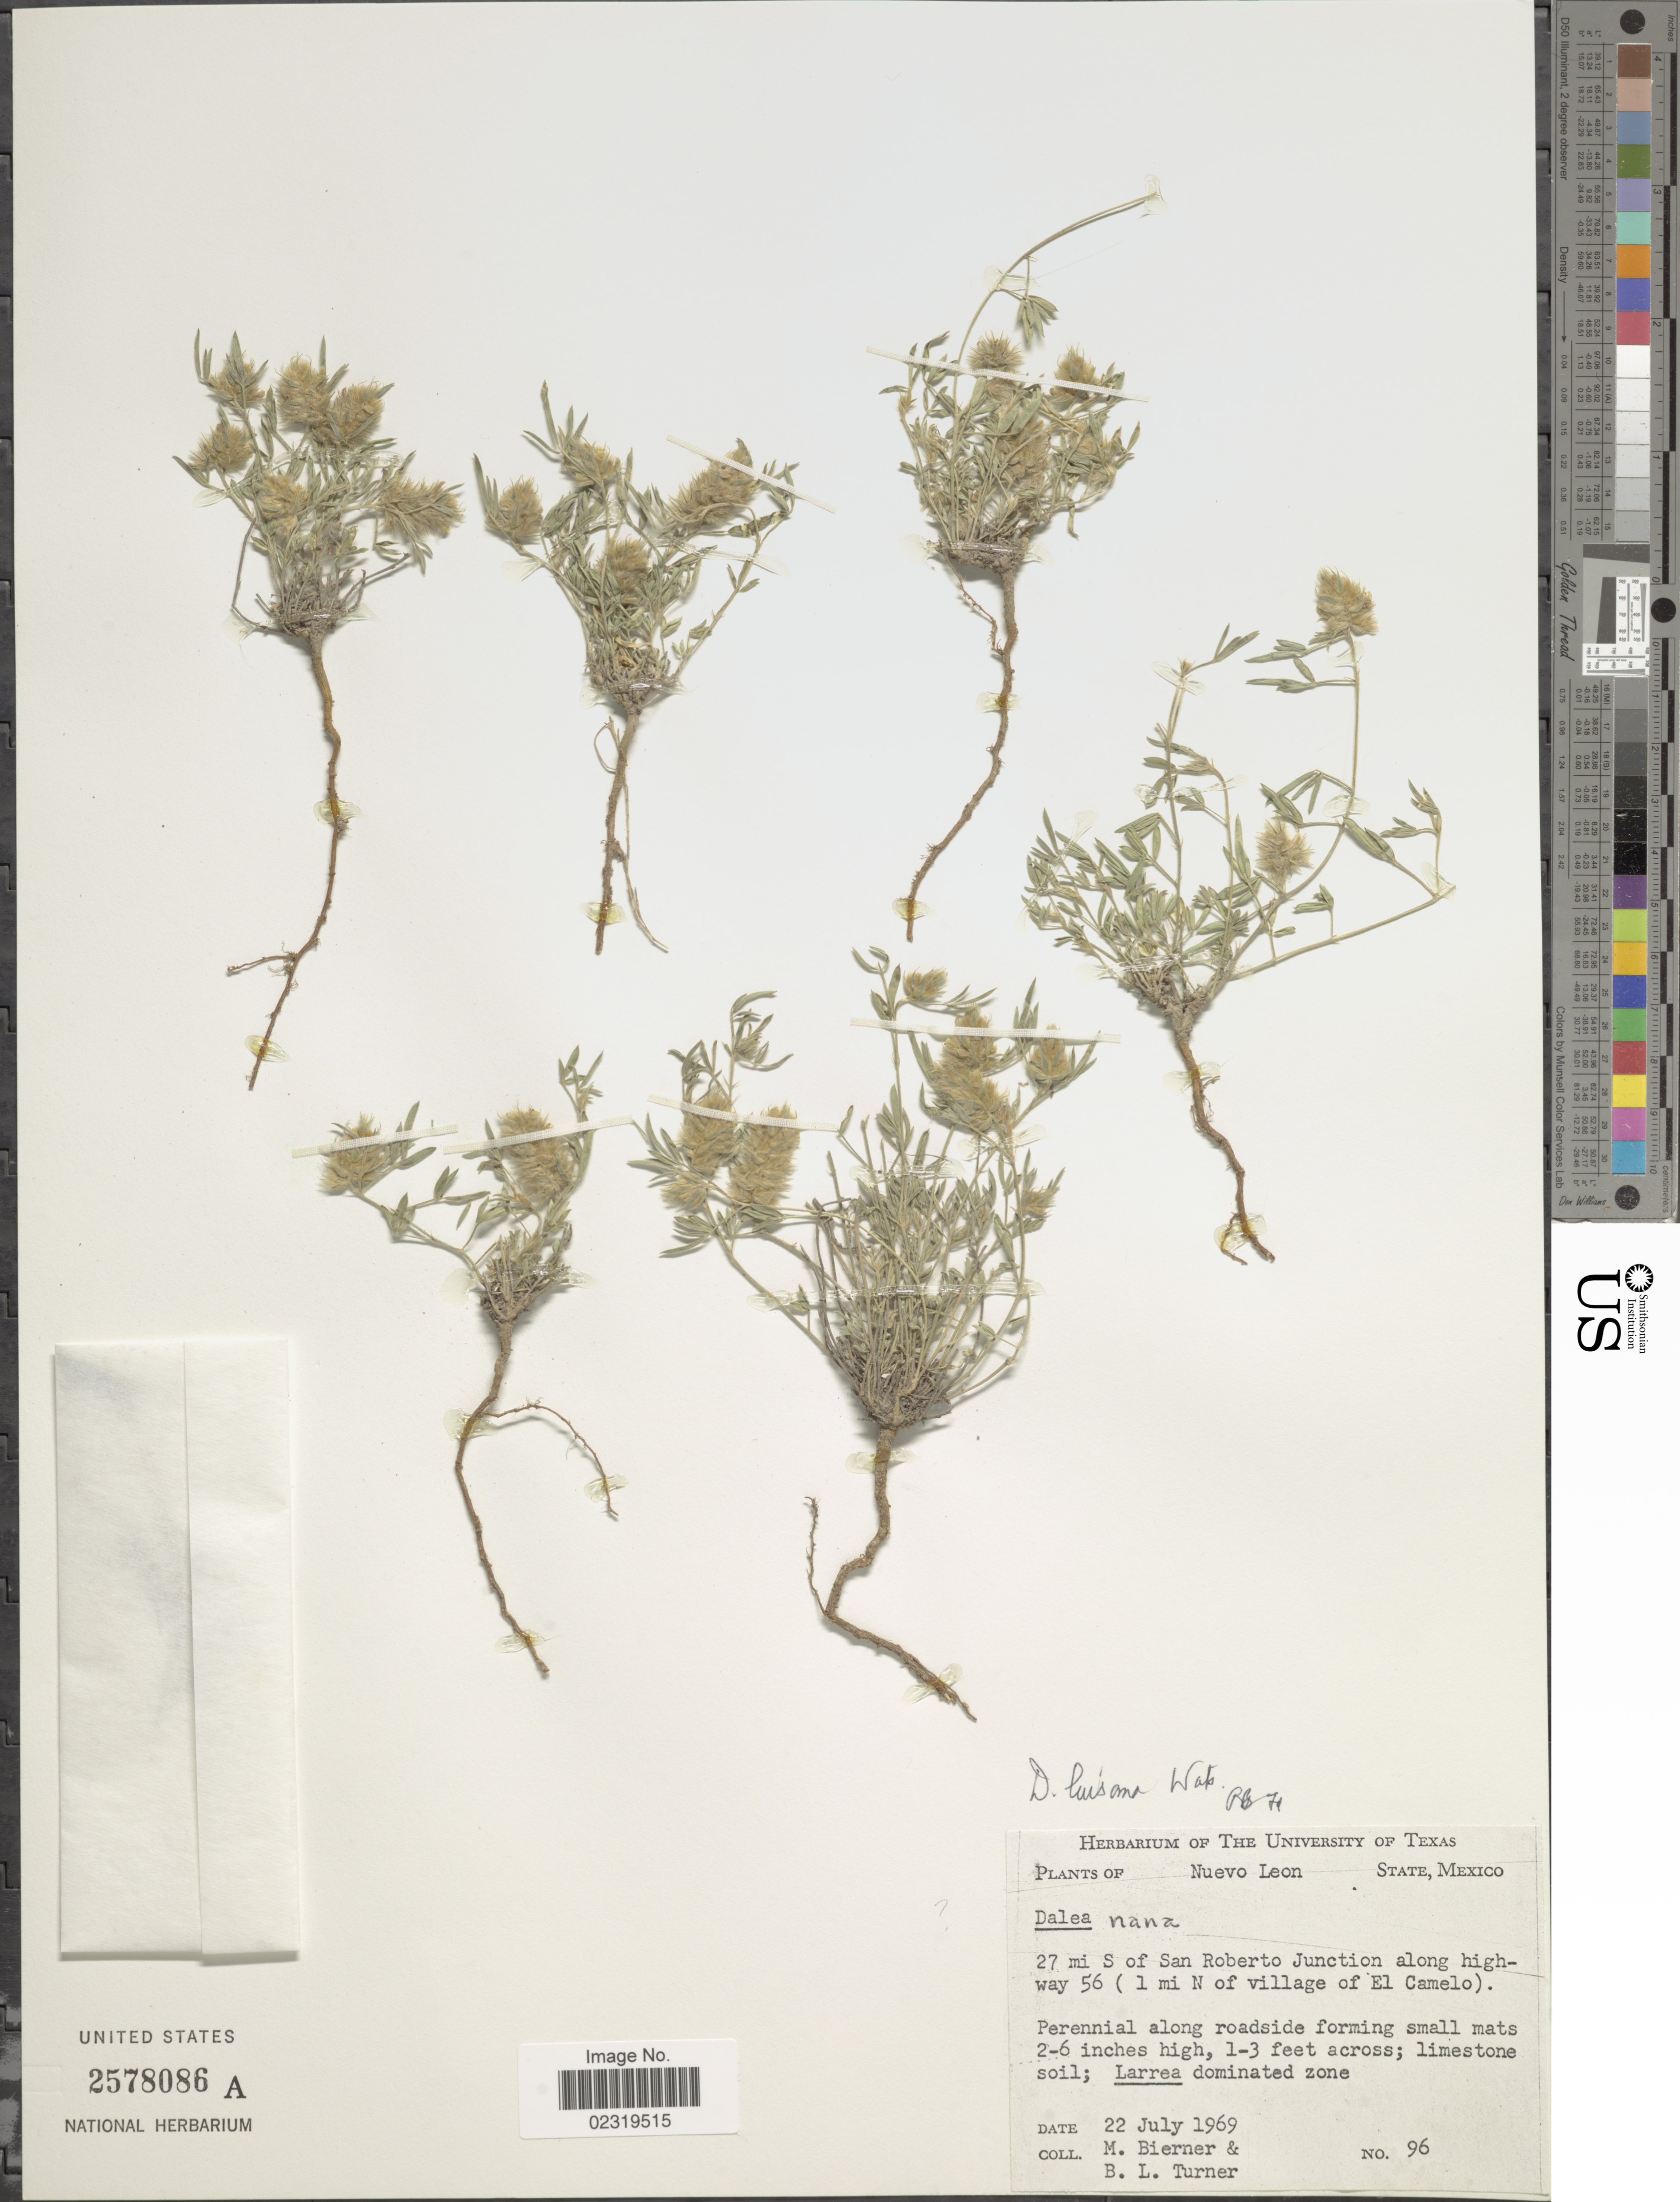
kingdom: Plantae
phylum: Tracheophyta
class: Magnoliopsida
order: Fabales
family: Fabaceae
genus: Dalea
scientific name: Dalea luisana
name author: S. Watson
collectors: M. W. Bierner & B. L. Turner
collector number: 96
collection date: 1969-07-22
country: Mexico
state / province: Nuevo León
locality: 27 mi S of San Roberto Junction along highway 56 (1 mi N of village of El Camelo)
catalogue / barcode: US 2578086A